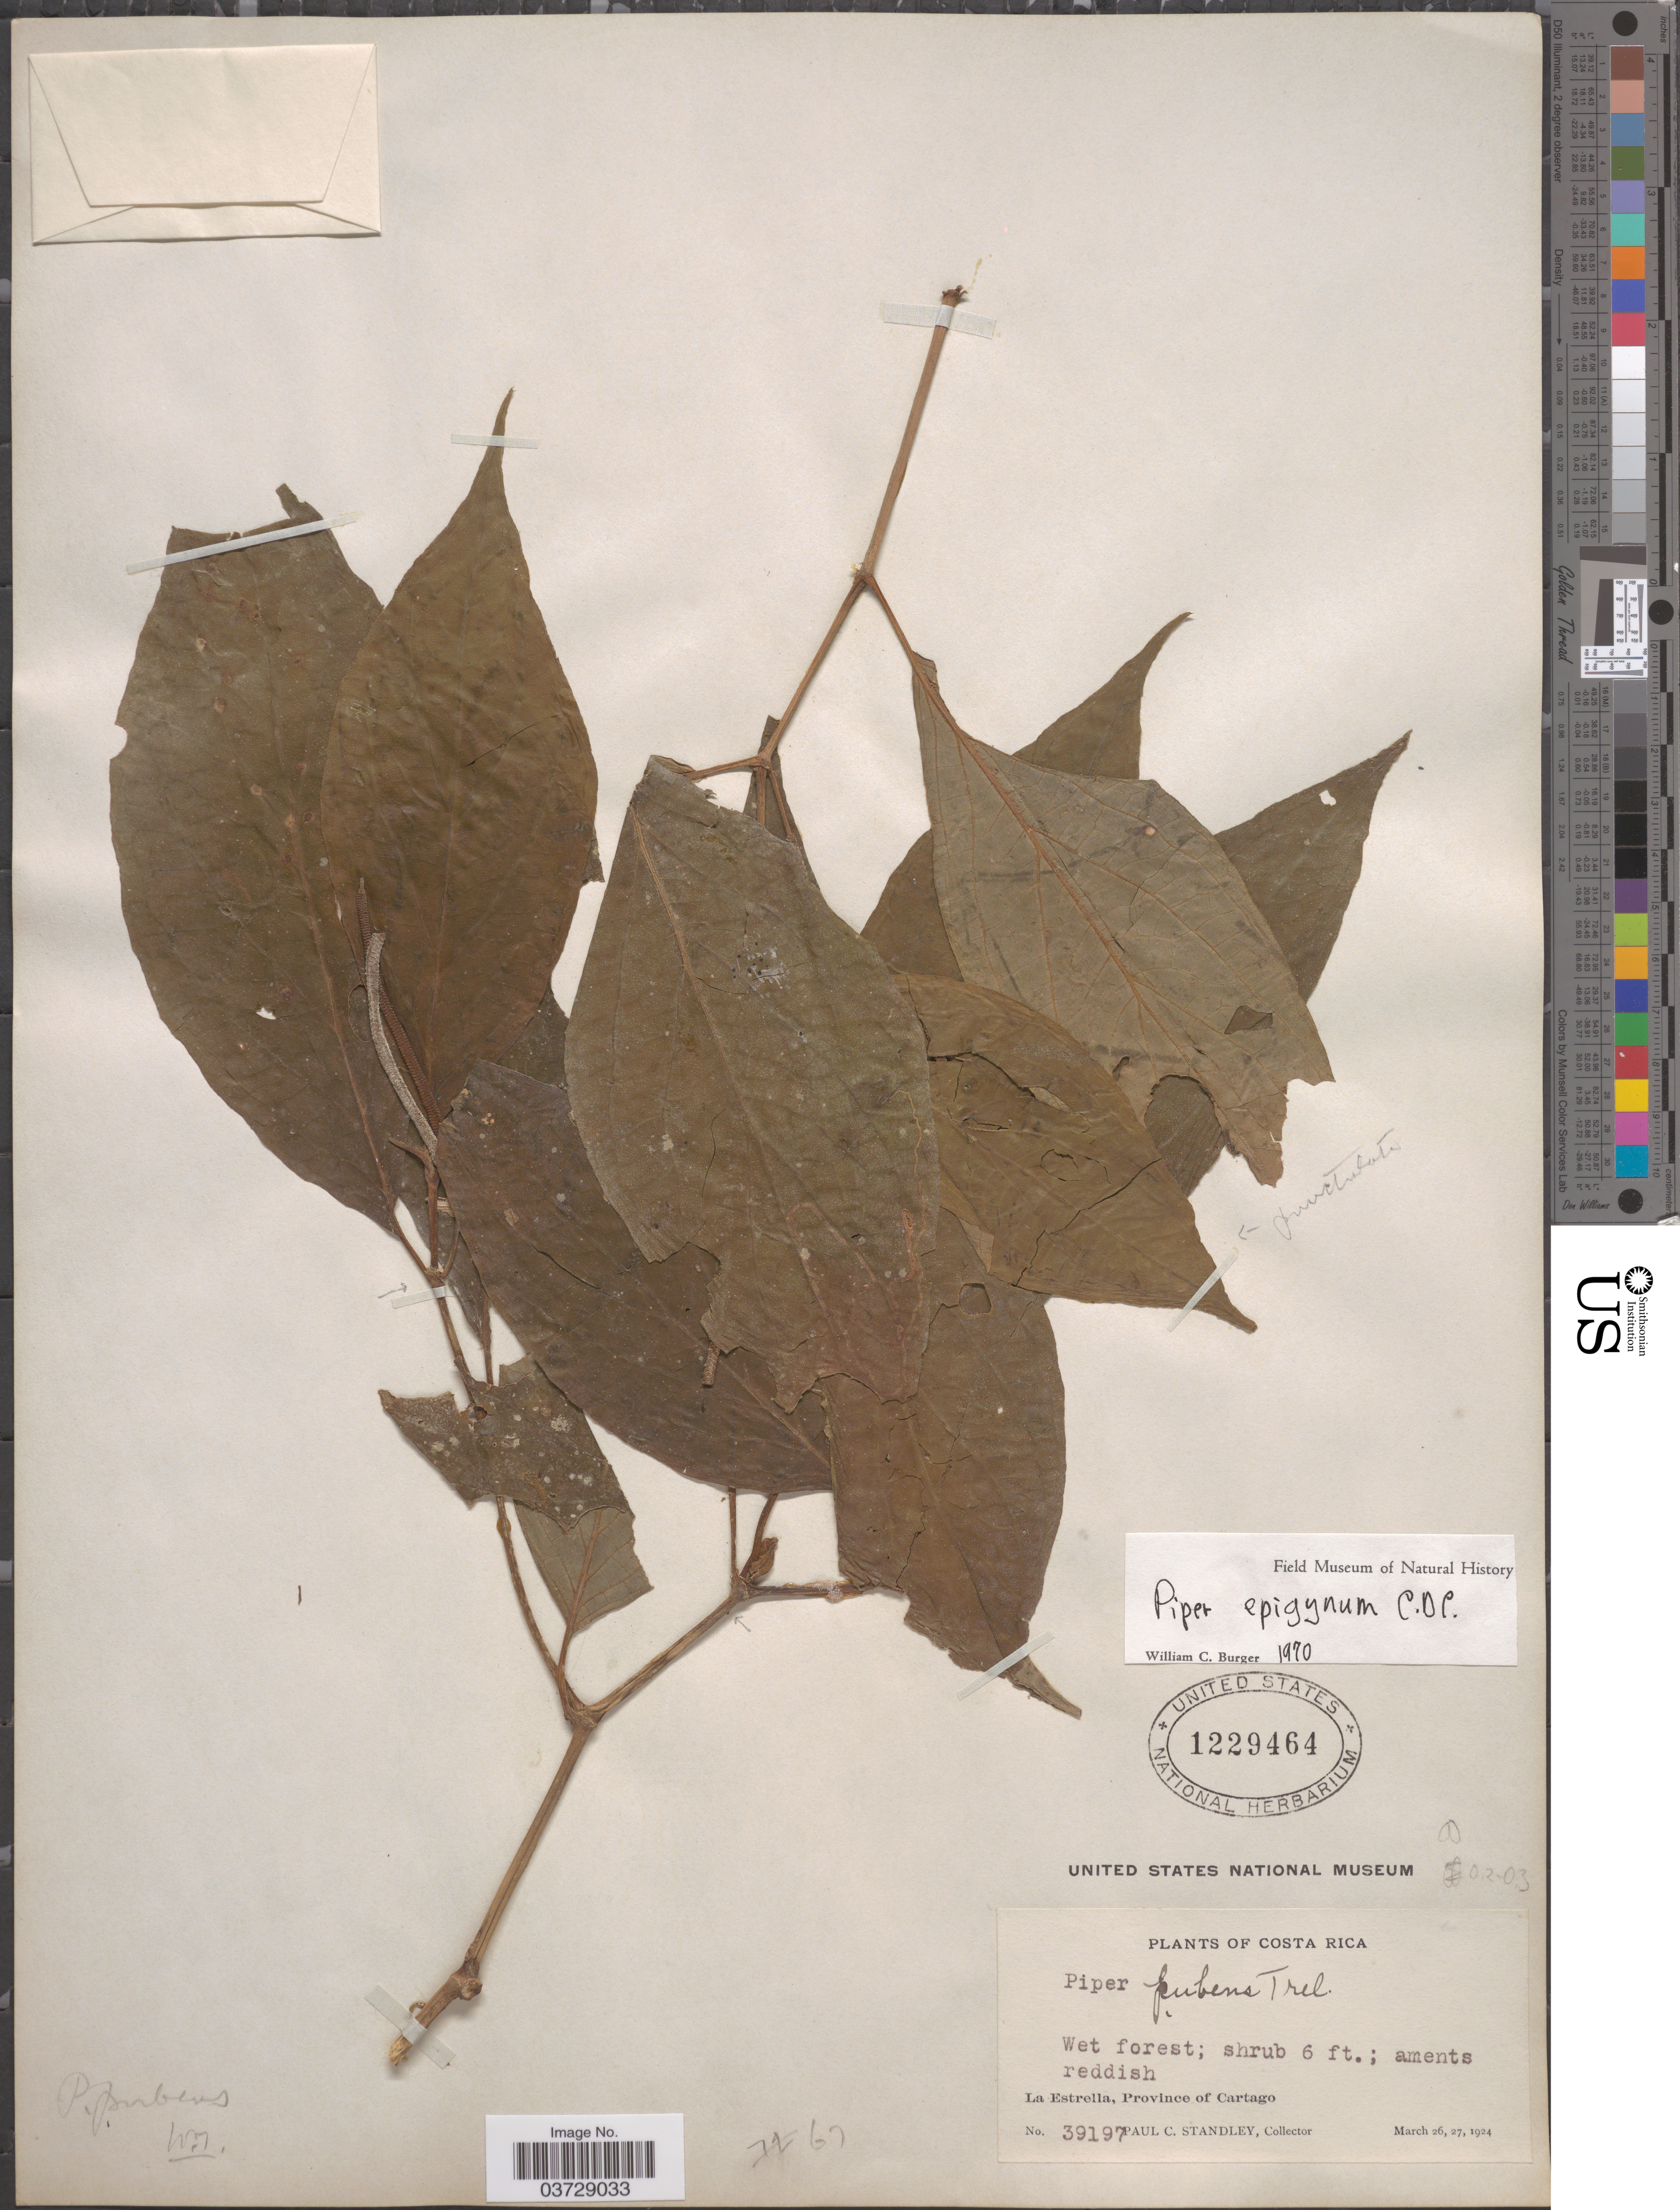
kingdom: Plantae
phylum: Tracheophyta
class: Magnoliopsida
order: Piperales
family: Piperaceae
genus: Piper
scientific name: Piper epigynium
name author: C. DC.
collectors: P. C. Standley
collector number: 39197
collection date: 1924-03-26/1924-03-27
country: Costa Rica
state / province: Cartago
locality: La Estrella.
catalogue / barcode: US 1229464